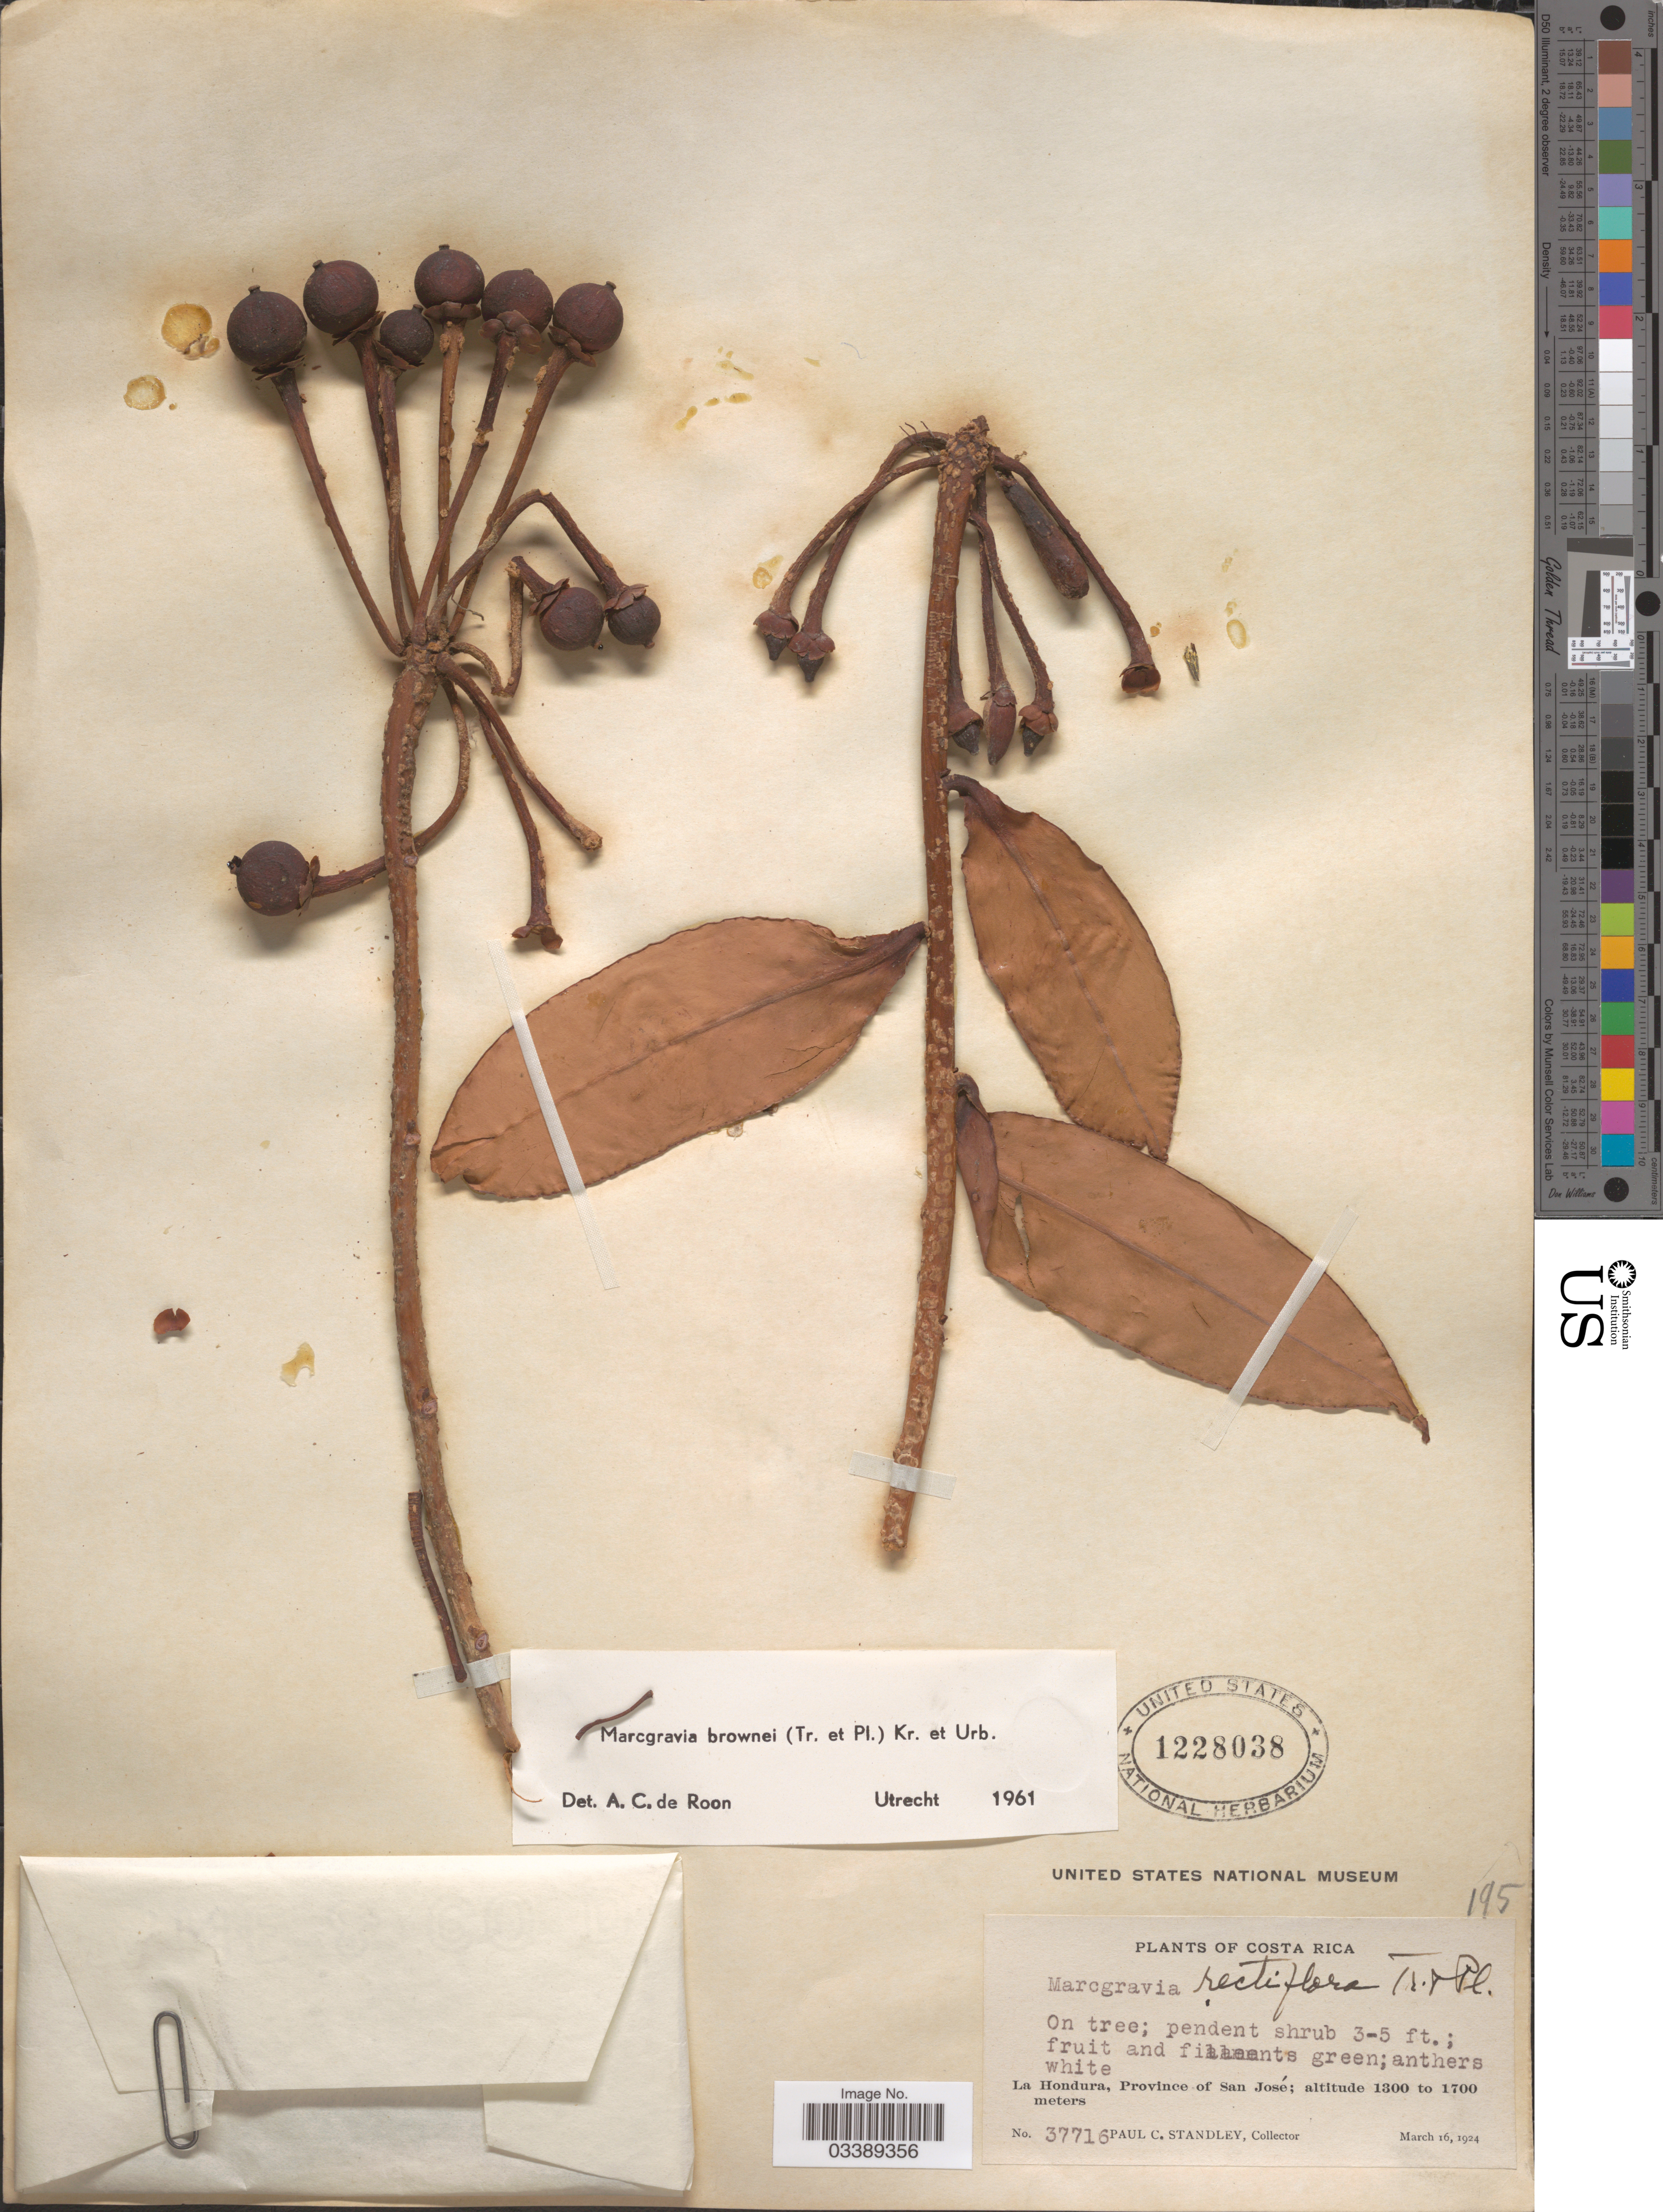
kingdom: Plantae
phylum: Tracheophyta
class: Magnoliopsida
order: Ericales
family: Marcgraviaceae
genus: Marcgravia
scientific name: Marcgravia brownei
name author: (Triana & Planch.) Krug & Urb.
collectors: P. C. Standley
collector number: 37716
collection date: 1924-03-16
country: Costa Rica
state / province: San José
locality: La Hondura.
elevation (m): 1300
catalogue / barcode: US 1228038